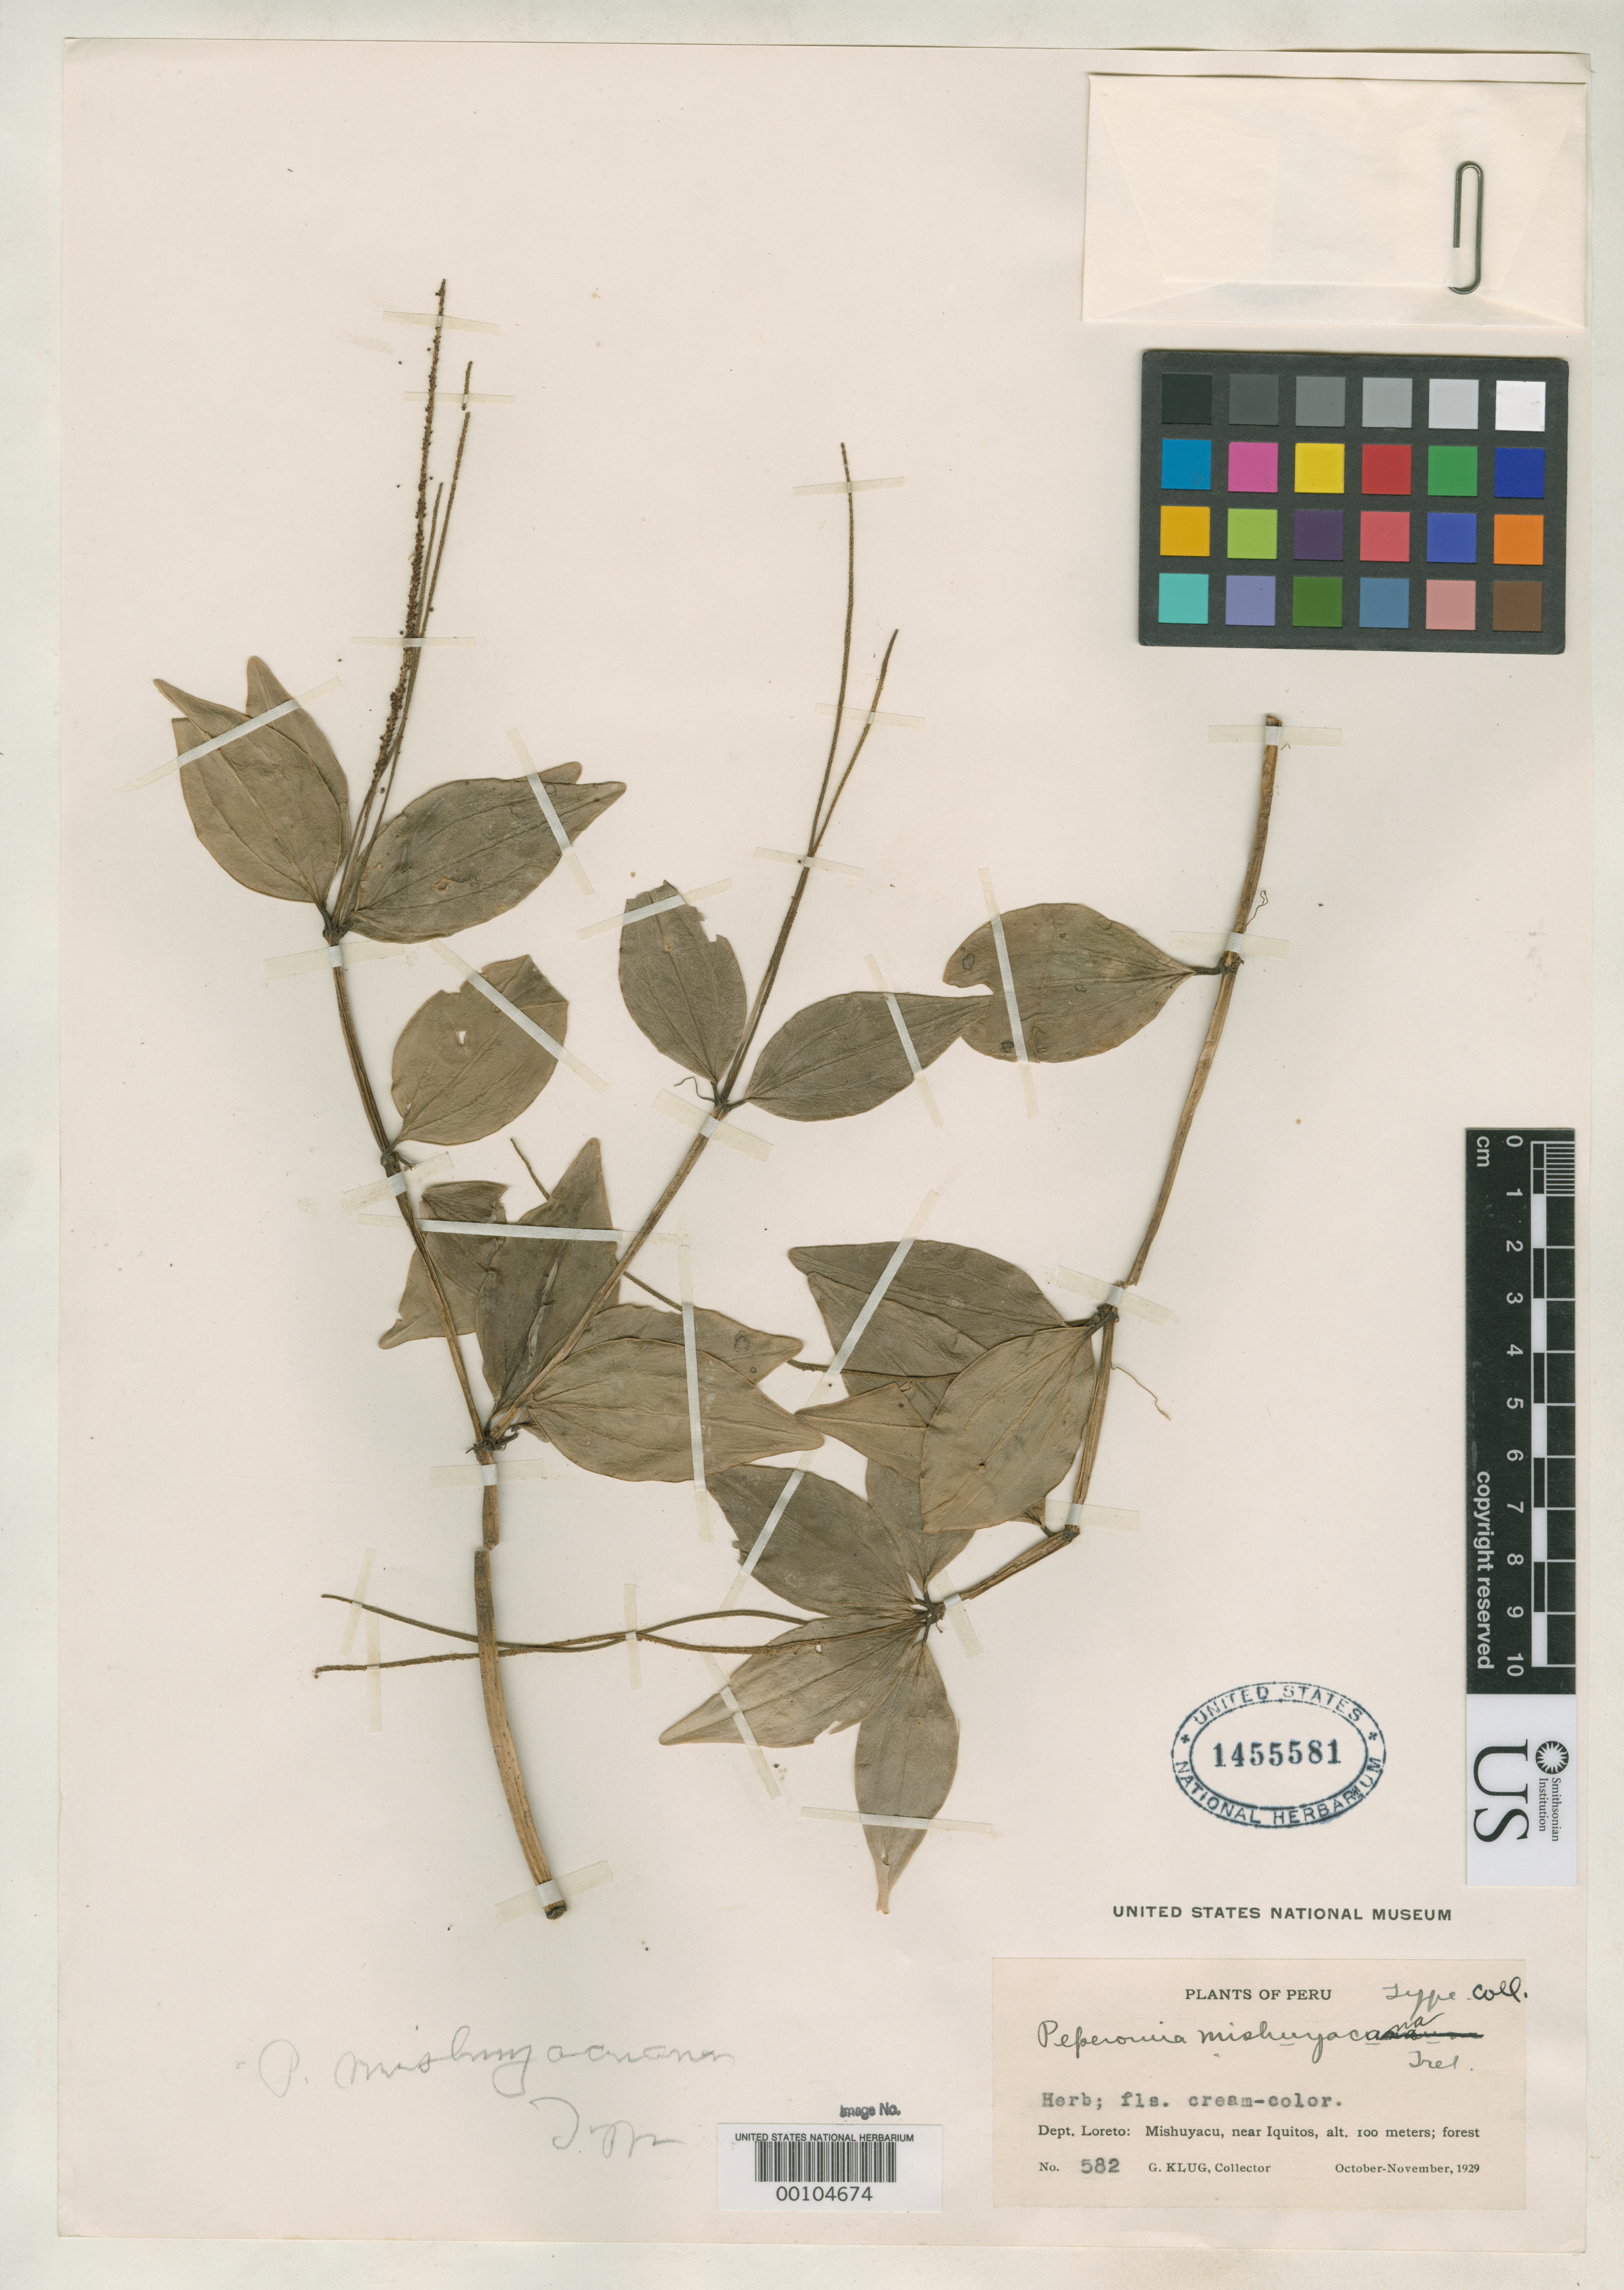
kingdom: Plantae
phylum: Tracheophyta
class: Magnoliopsida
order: Piperales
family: Piperaceae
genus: Peperomia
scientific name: Peperomia mishuyacana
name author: Trel. in J.F. Macbr.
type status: Isotype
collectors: G. Klug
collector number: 582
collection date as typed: Oct 1929 to -- Nov 1929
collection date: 1929-10/1929-11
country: Peru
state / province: Loreto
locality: Mishuyacu, near Iquitos.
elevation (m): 100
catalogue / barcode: US 1455581